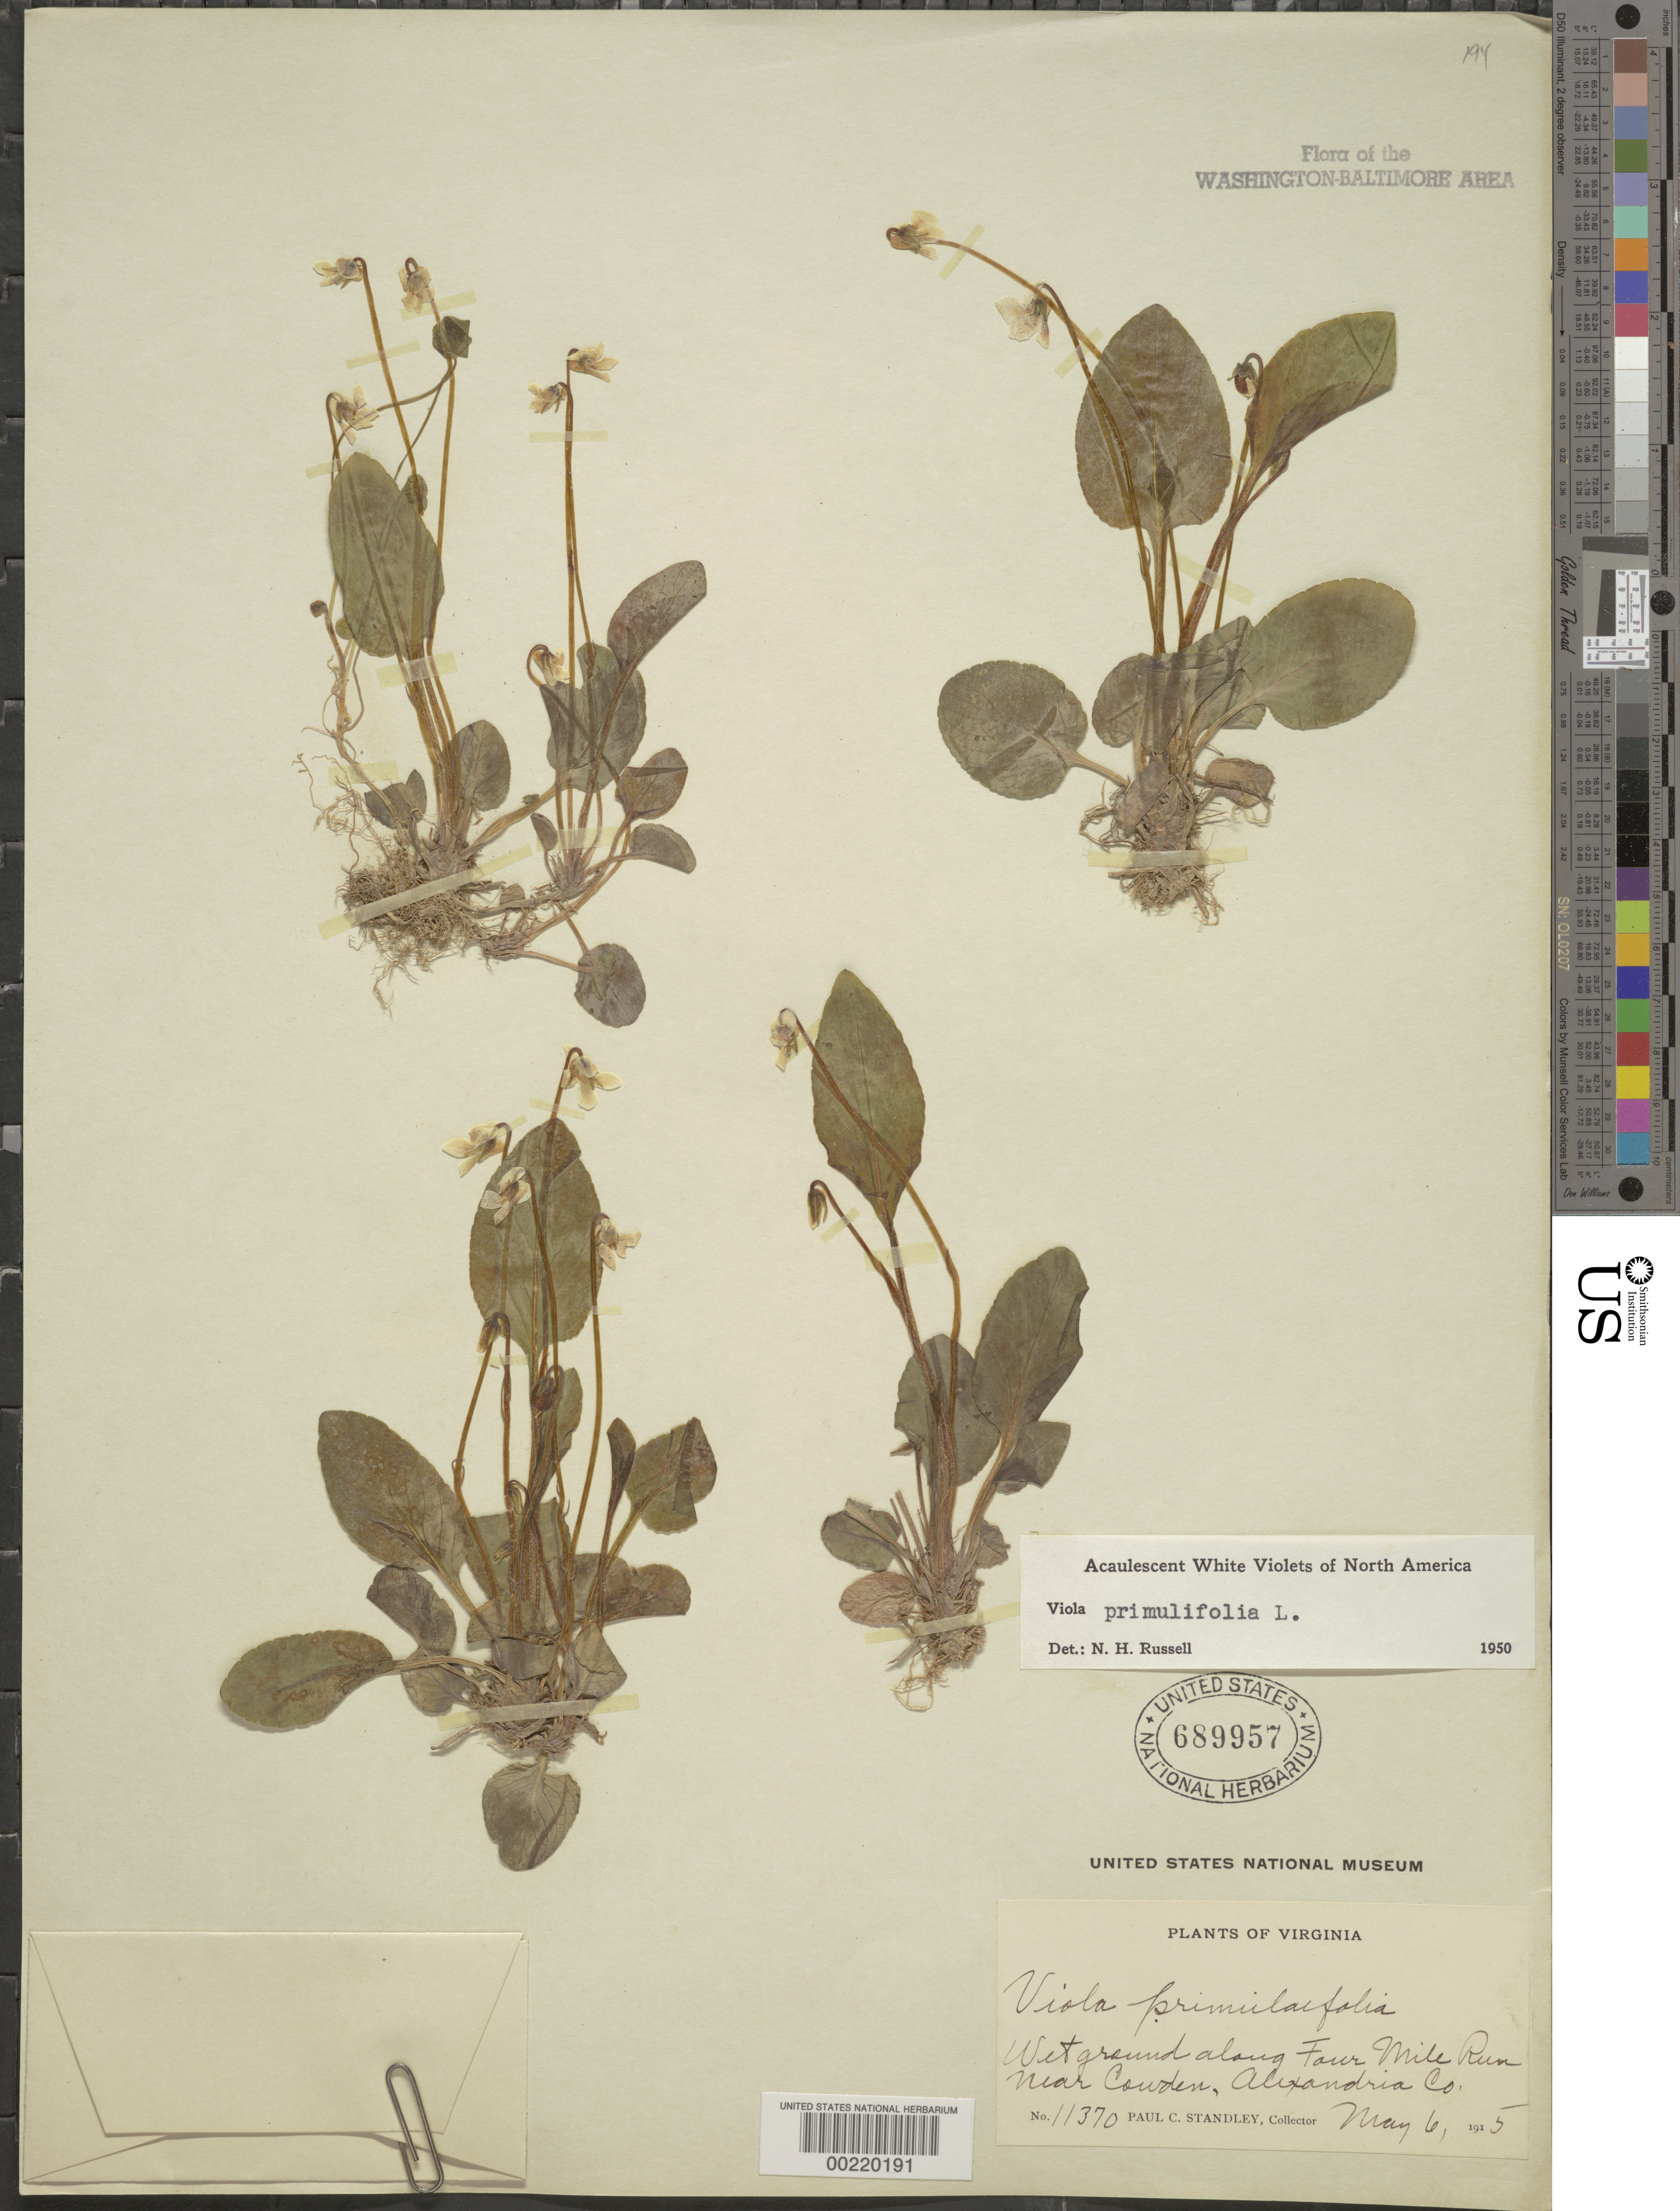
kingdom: Plantae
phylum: Tracheophyta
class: Magnoliopsida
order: Malpighiales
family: Violaceae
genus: Viola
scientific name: Viola primulifolia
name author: L.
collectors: P. C. Standley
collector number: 11370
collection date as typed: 06 May 1915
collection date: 1915-05-06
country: United States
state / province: Virginia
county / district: Arlington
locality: Four Mile Run, Cowden vicinity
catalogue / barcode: US 689957